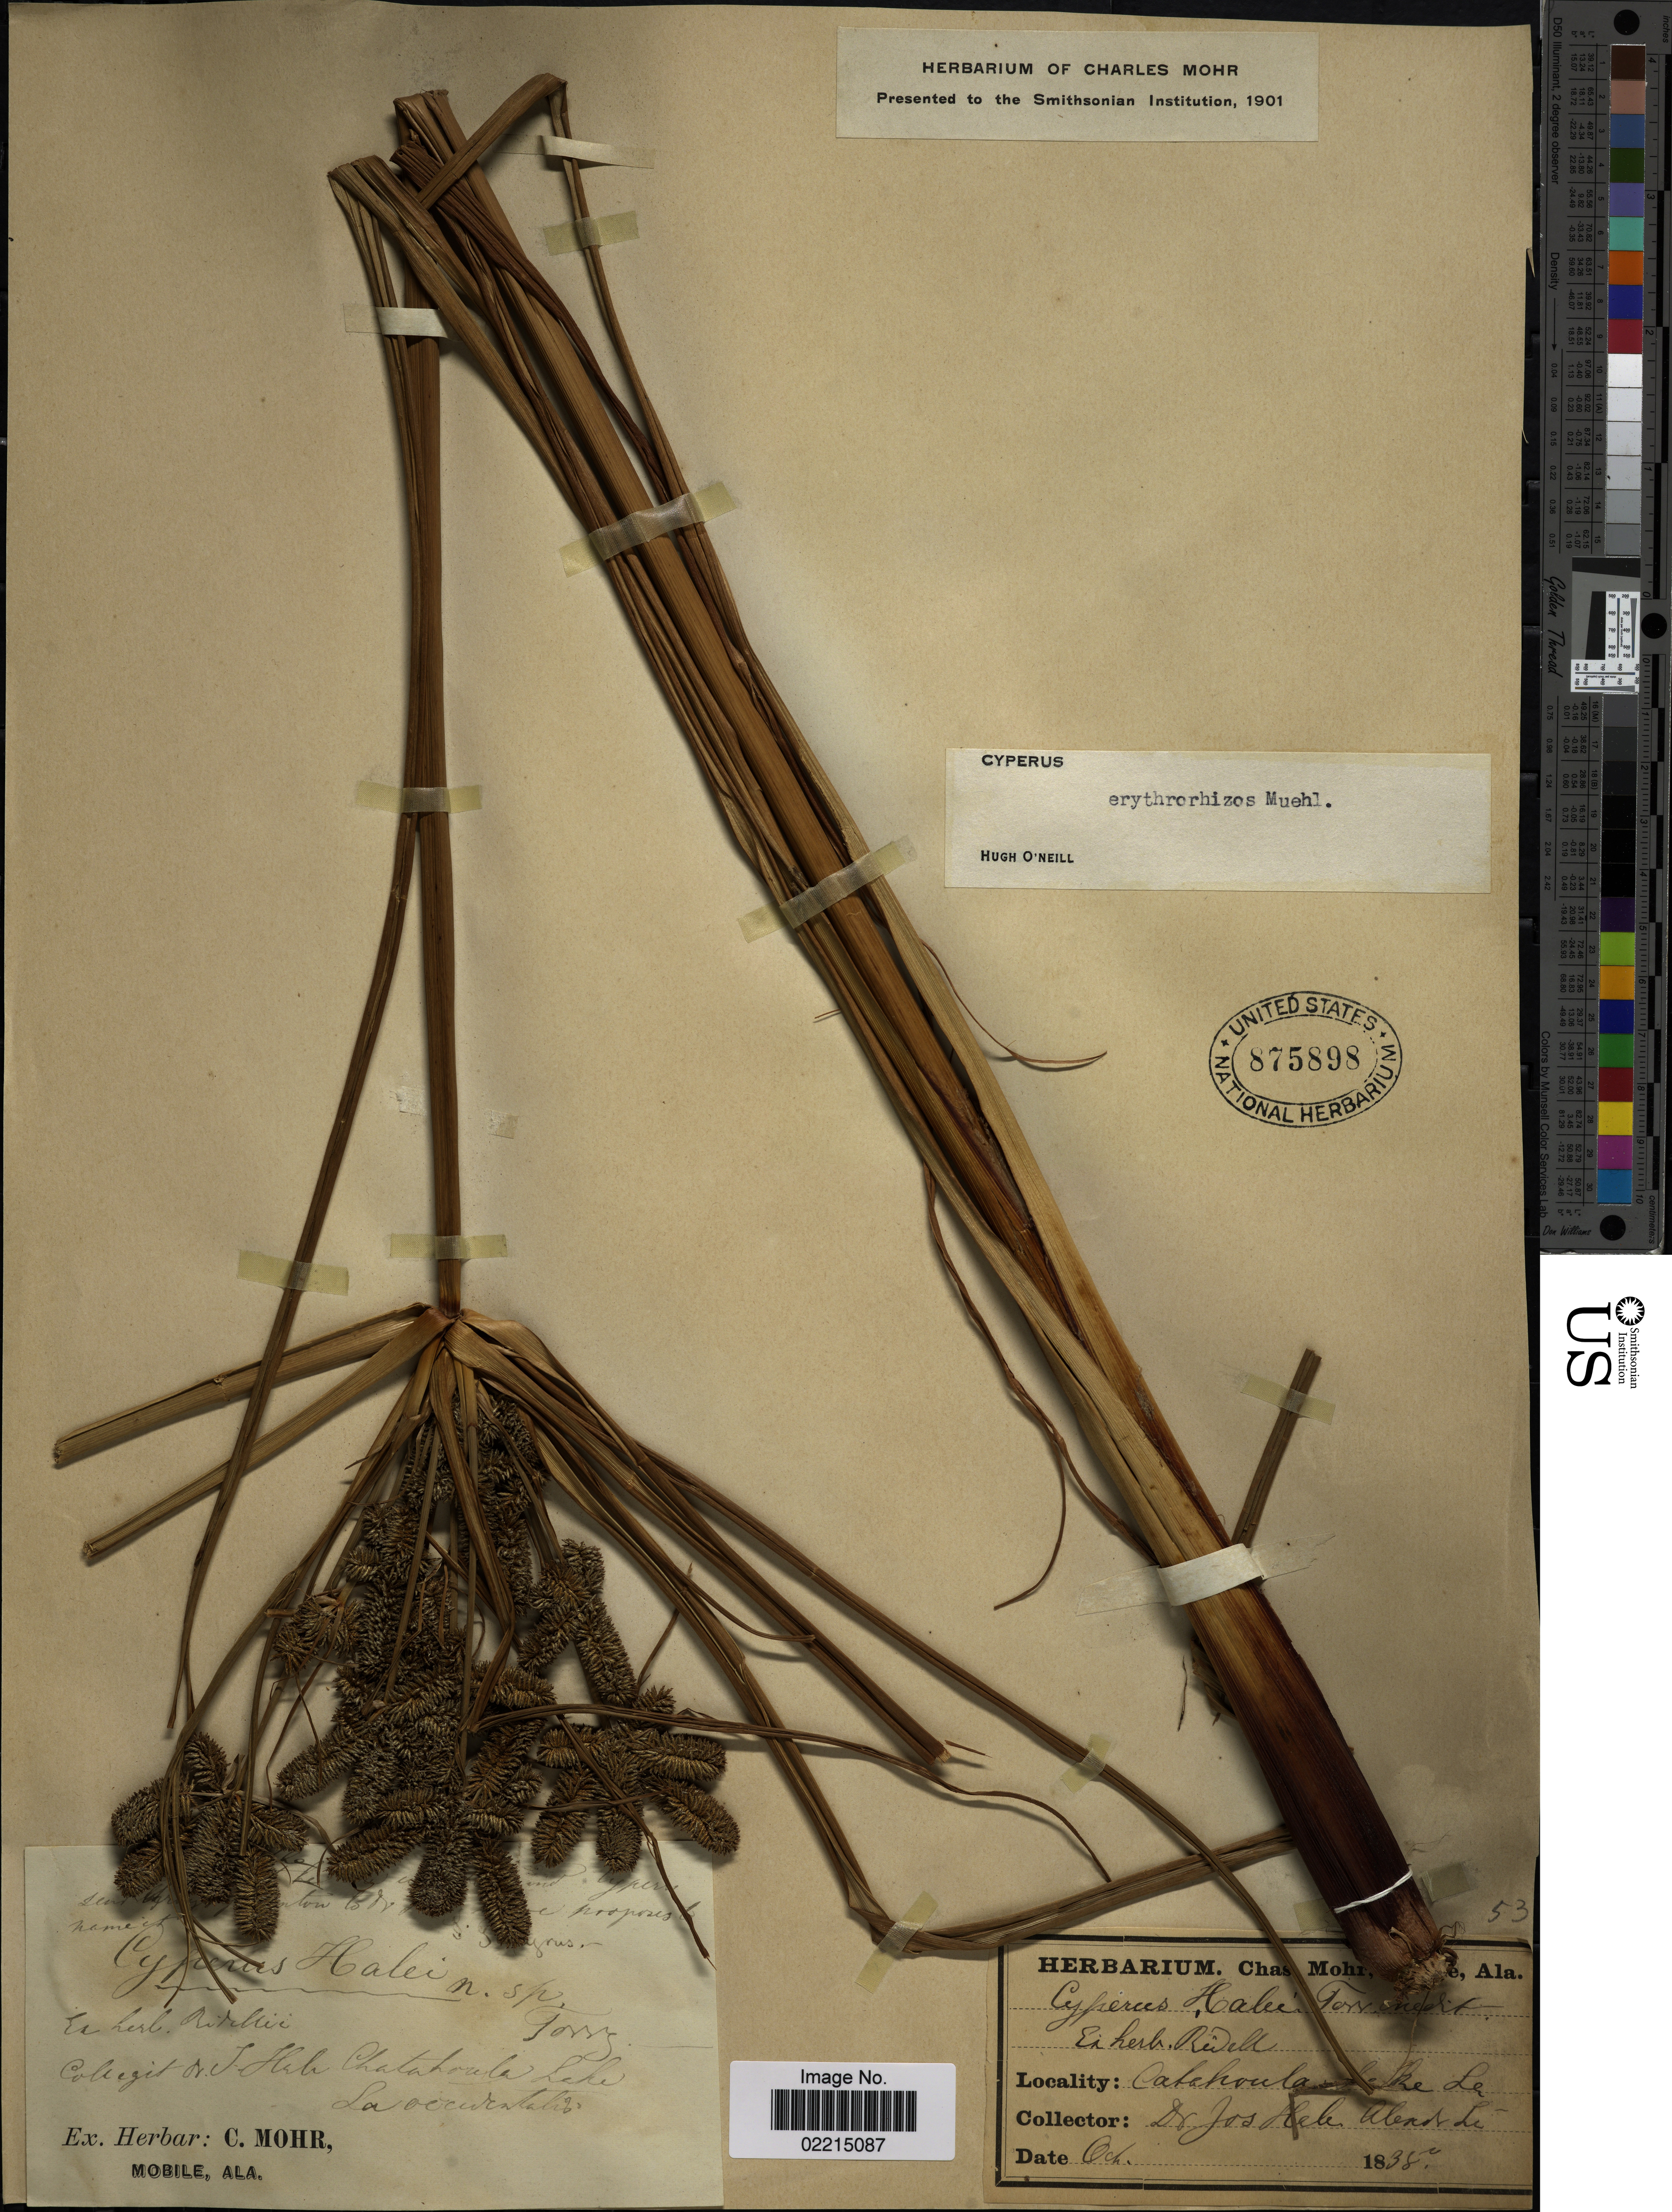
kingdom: Plantae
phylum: Tracheophyta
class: Liliopsida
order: Poales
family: Cyperaceae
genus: Cyperus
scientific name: Cyperus erythrorhizos Muhl.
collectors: J. Hele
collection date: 1838-10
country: United States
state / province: Louisiana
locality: Catahoula Lake La occidentalis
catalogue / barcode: US 875898